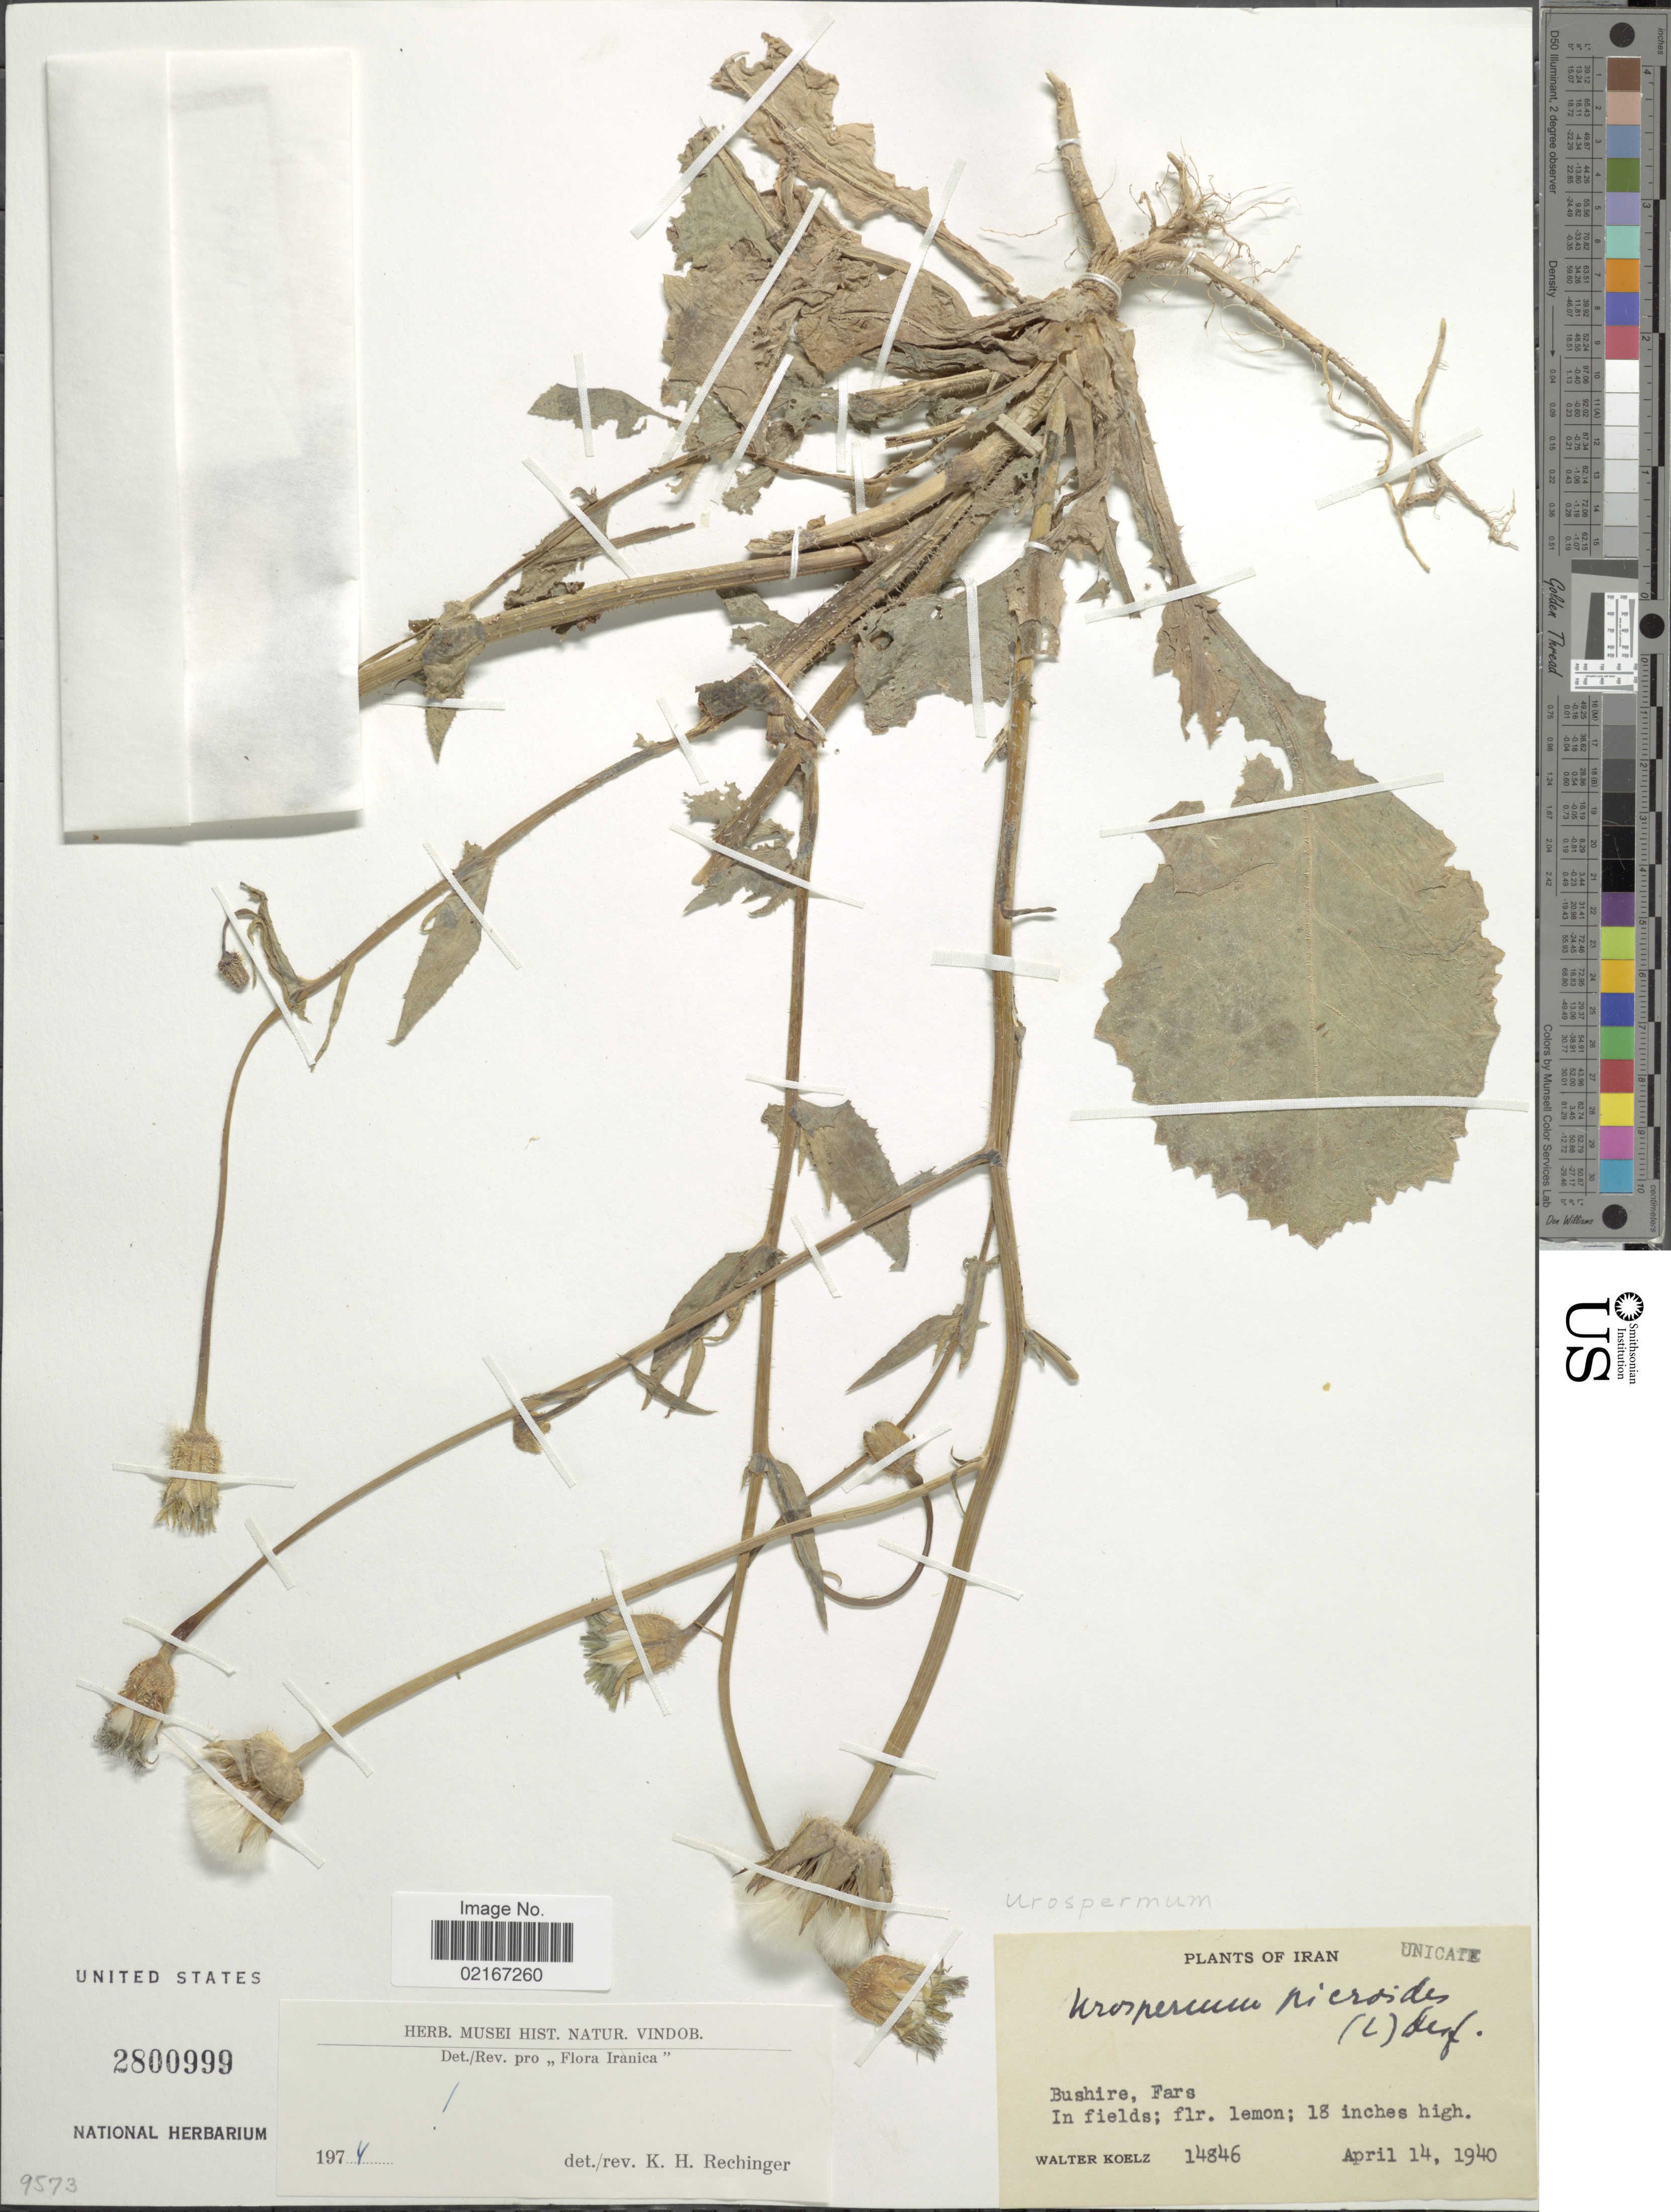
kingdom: Plantae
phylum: Tracheophyta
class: Magnoliopsida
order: Asterales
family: Asteraceae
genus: Urospermum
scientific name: Urospermum picroides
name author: (L.) F.W. Schmidt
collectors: W. N. Koelz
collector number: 14846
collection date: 1940-04-14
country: Iran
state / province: Fars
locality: Bushire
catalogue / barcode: US 2800999